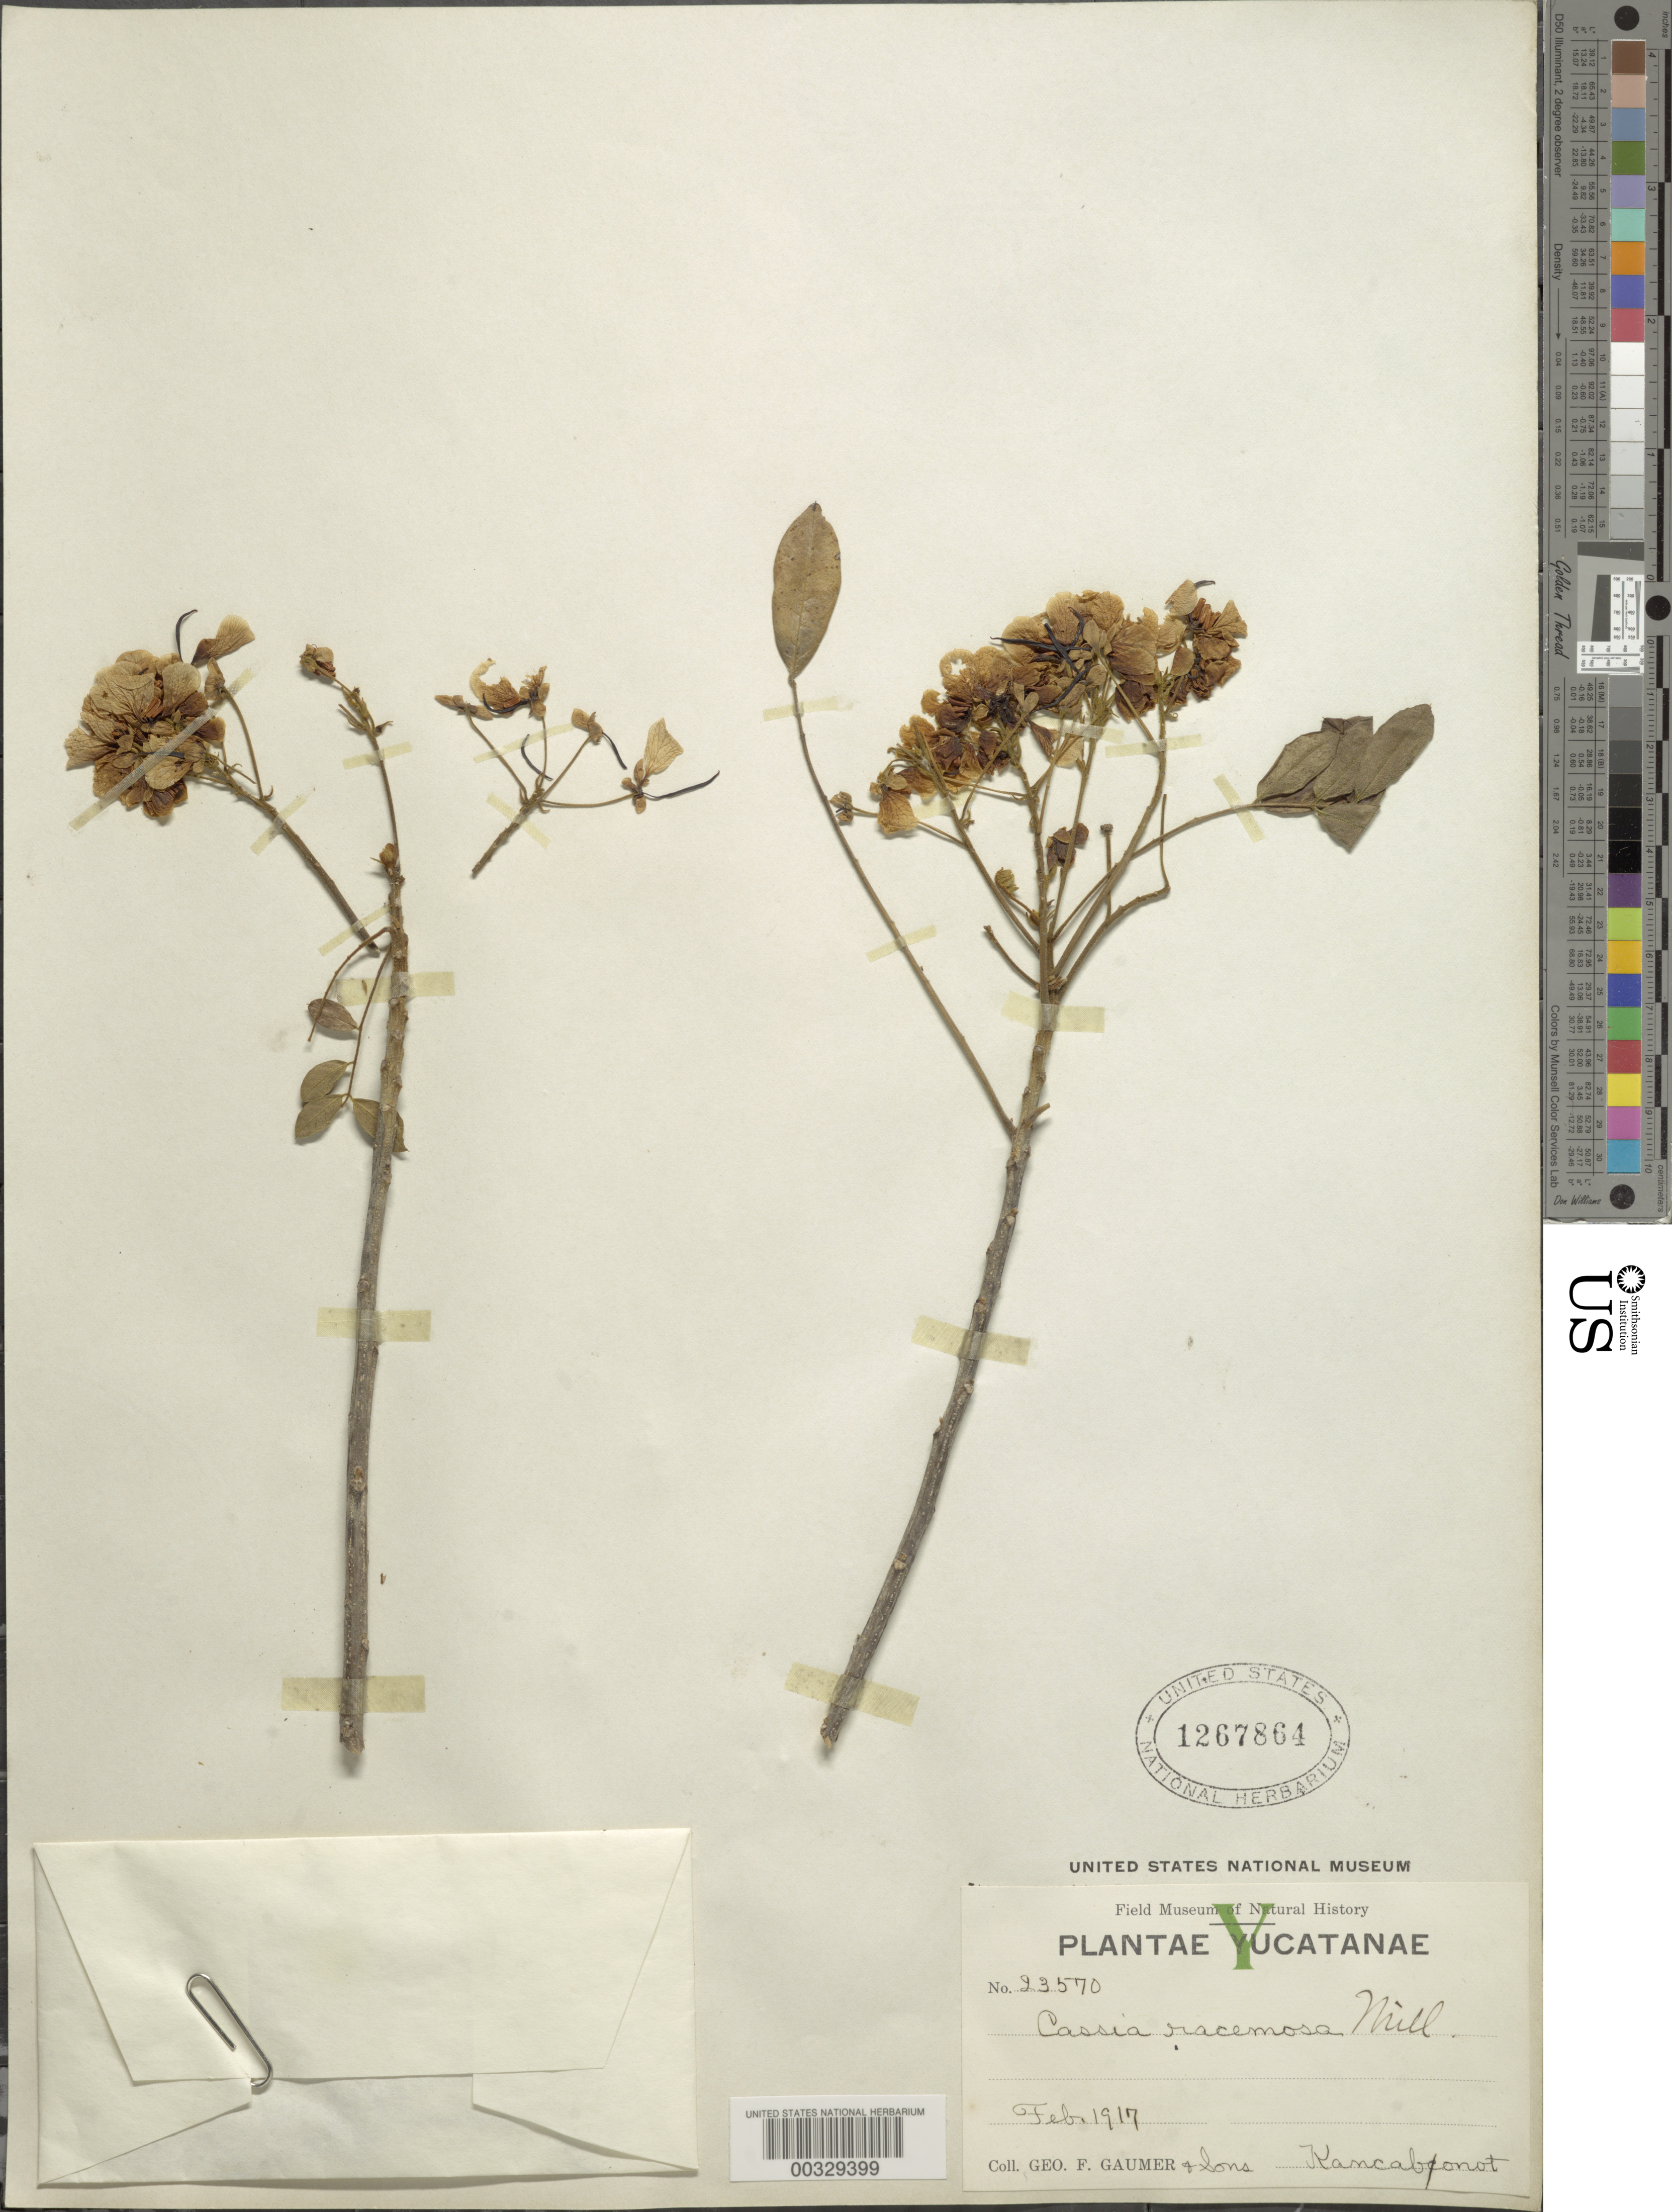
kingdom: Plantae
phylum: Tracheophyta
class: Magnoliopsida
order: Fabales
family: Fabaceae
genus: Senna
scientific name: Senna peralteana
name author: (Kunth) H.S. Irwin & Barneby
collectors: G. F. Gaumer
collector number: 23570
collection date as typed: Feb 1917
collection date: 1917-02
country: Mexico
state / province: Yucatán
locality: Kancabconot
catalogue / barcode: US 1267864